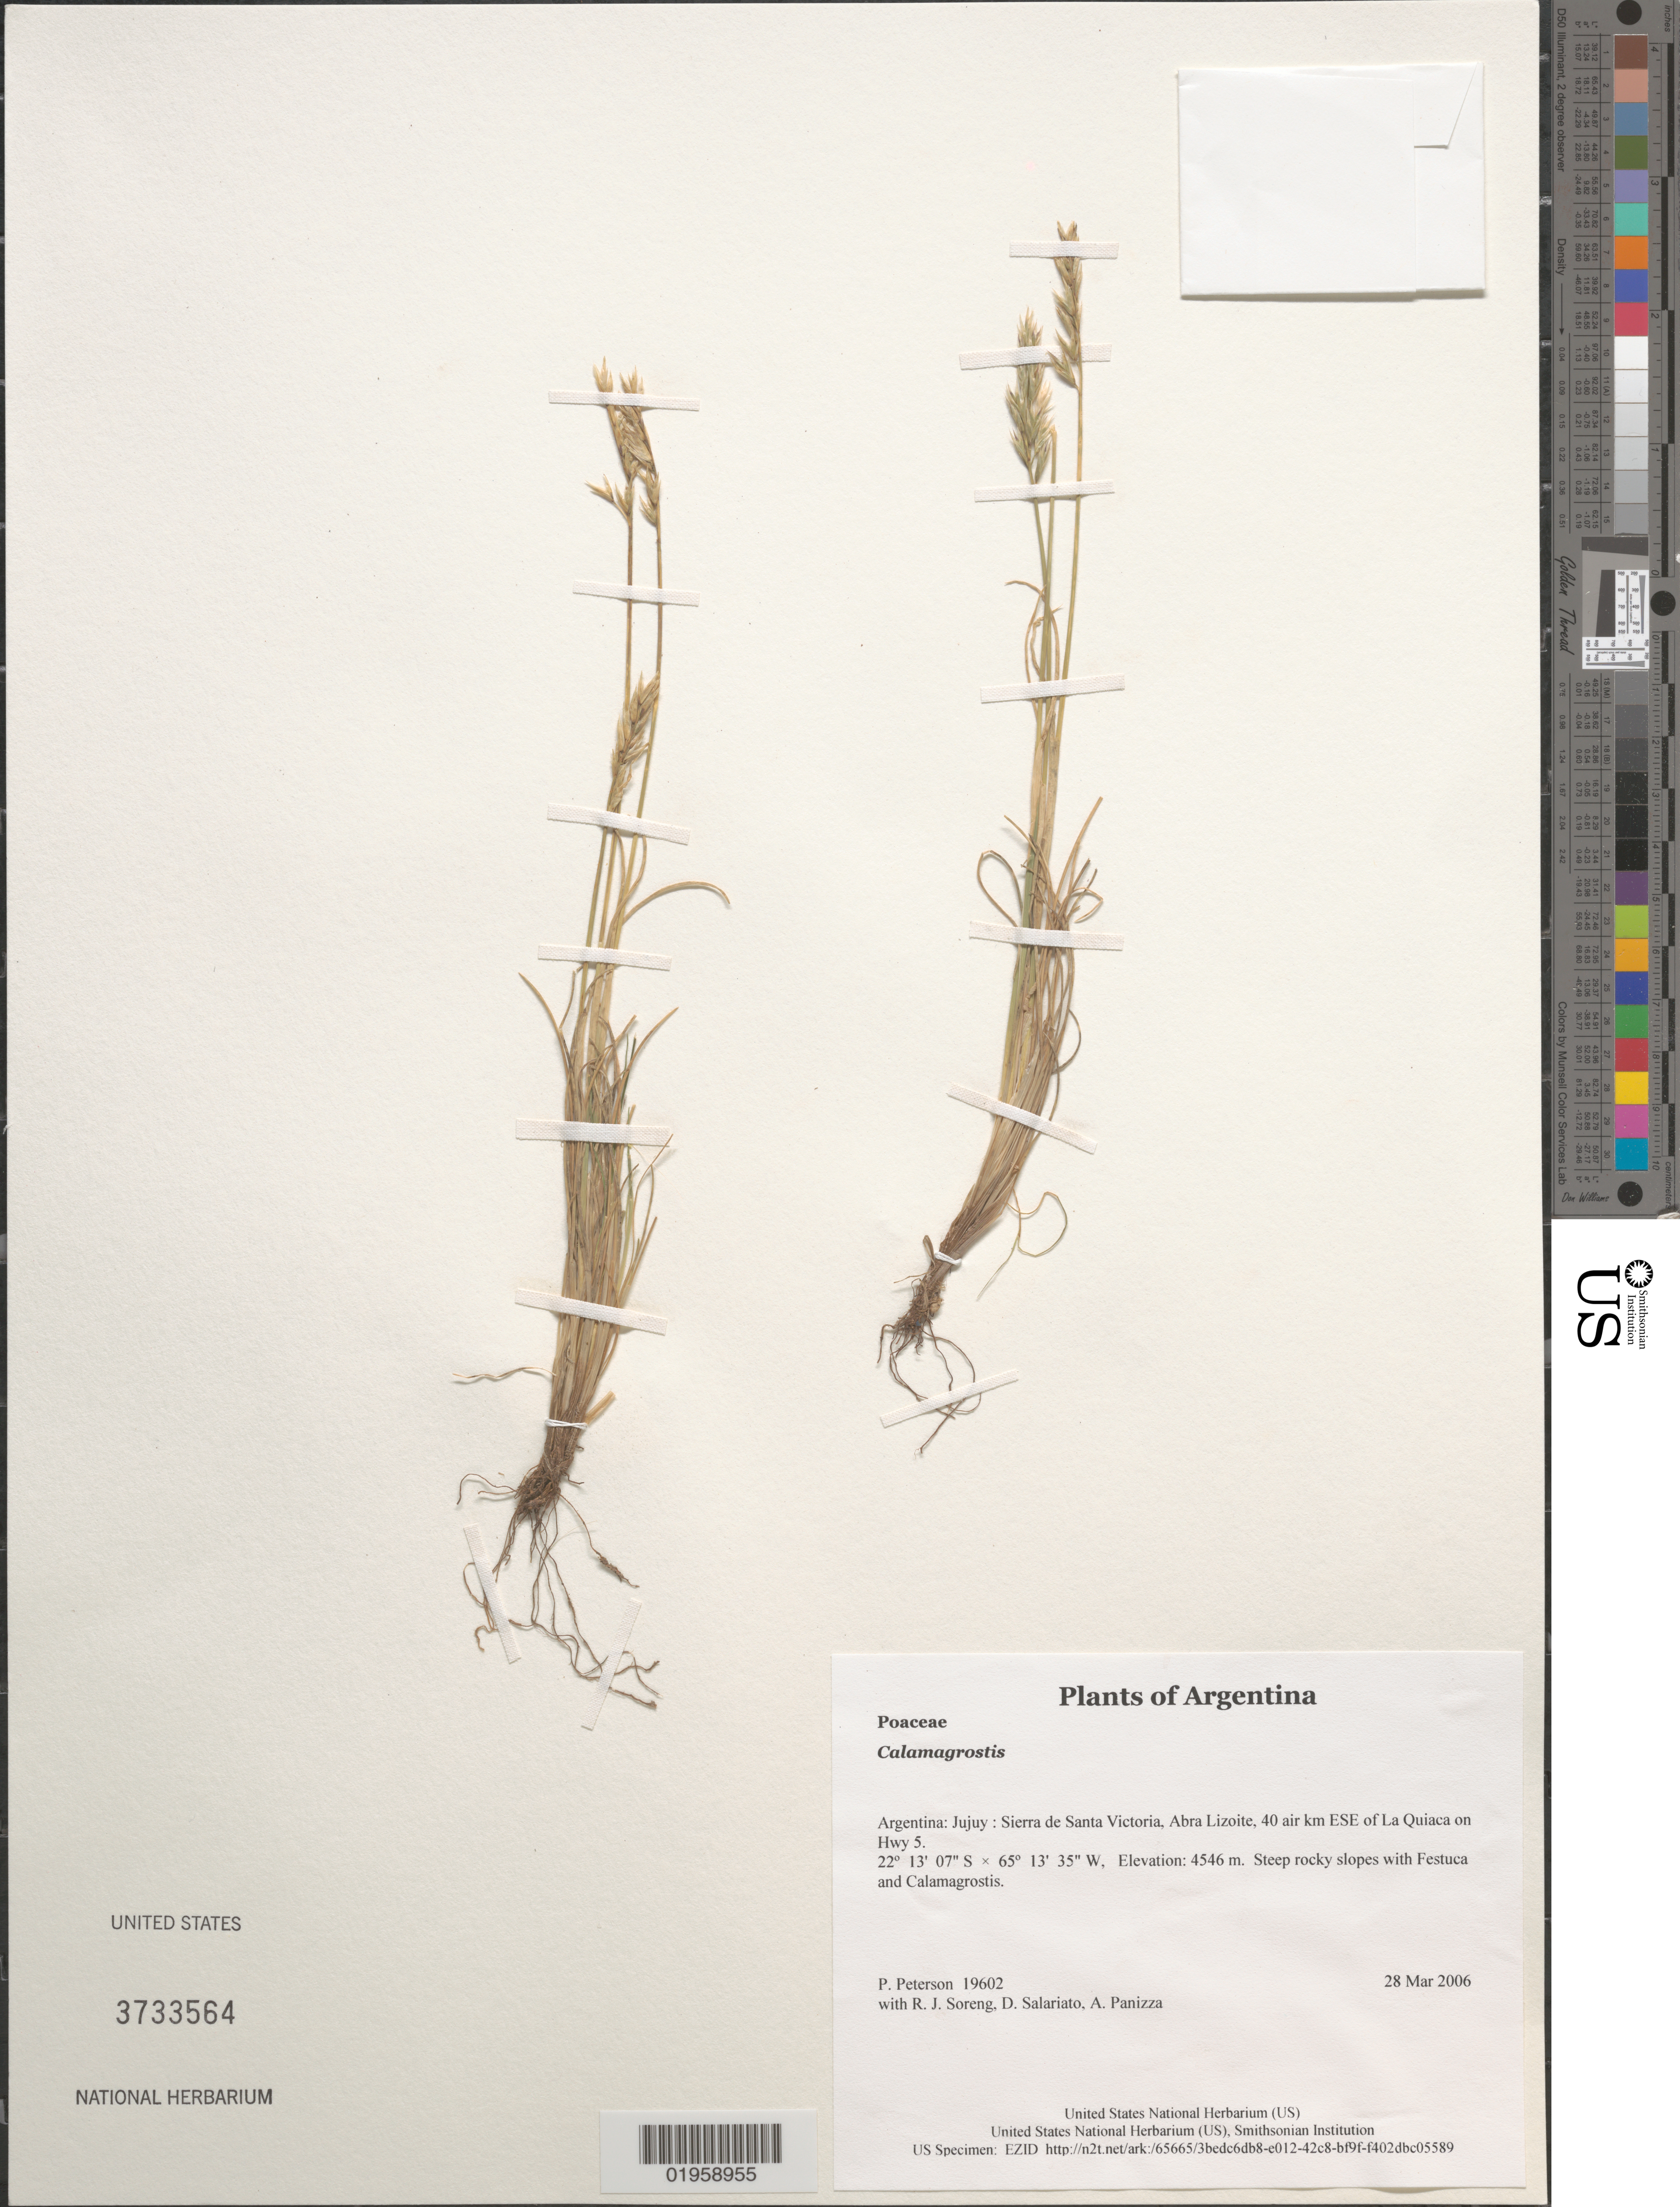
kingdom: Plantae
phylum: Tracheophyta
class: Liliopsida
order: Poales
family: Poaceae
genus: Calamagrostis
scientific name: Calamagrostis sp.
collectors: P. M. Peterson, R. J. Soreng, D. Salariato & A. Panizza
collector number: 19602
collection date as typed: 28 Mar 2006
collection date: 2006-03-28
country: Argentina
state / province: Jujuy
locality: Sierra de Santa Victoria, Abra Lizoite, 40 air km ESE of La Quiaca on Hwy 5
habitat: Steep rocky slopes with Festuca and Calamagrostis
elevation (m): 4546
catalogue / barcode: US 3733564